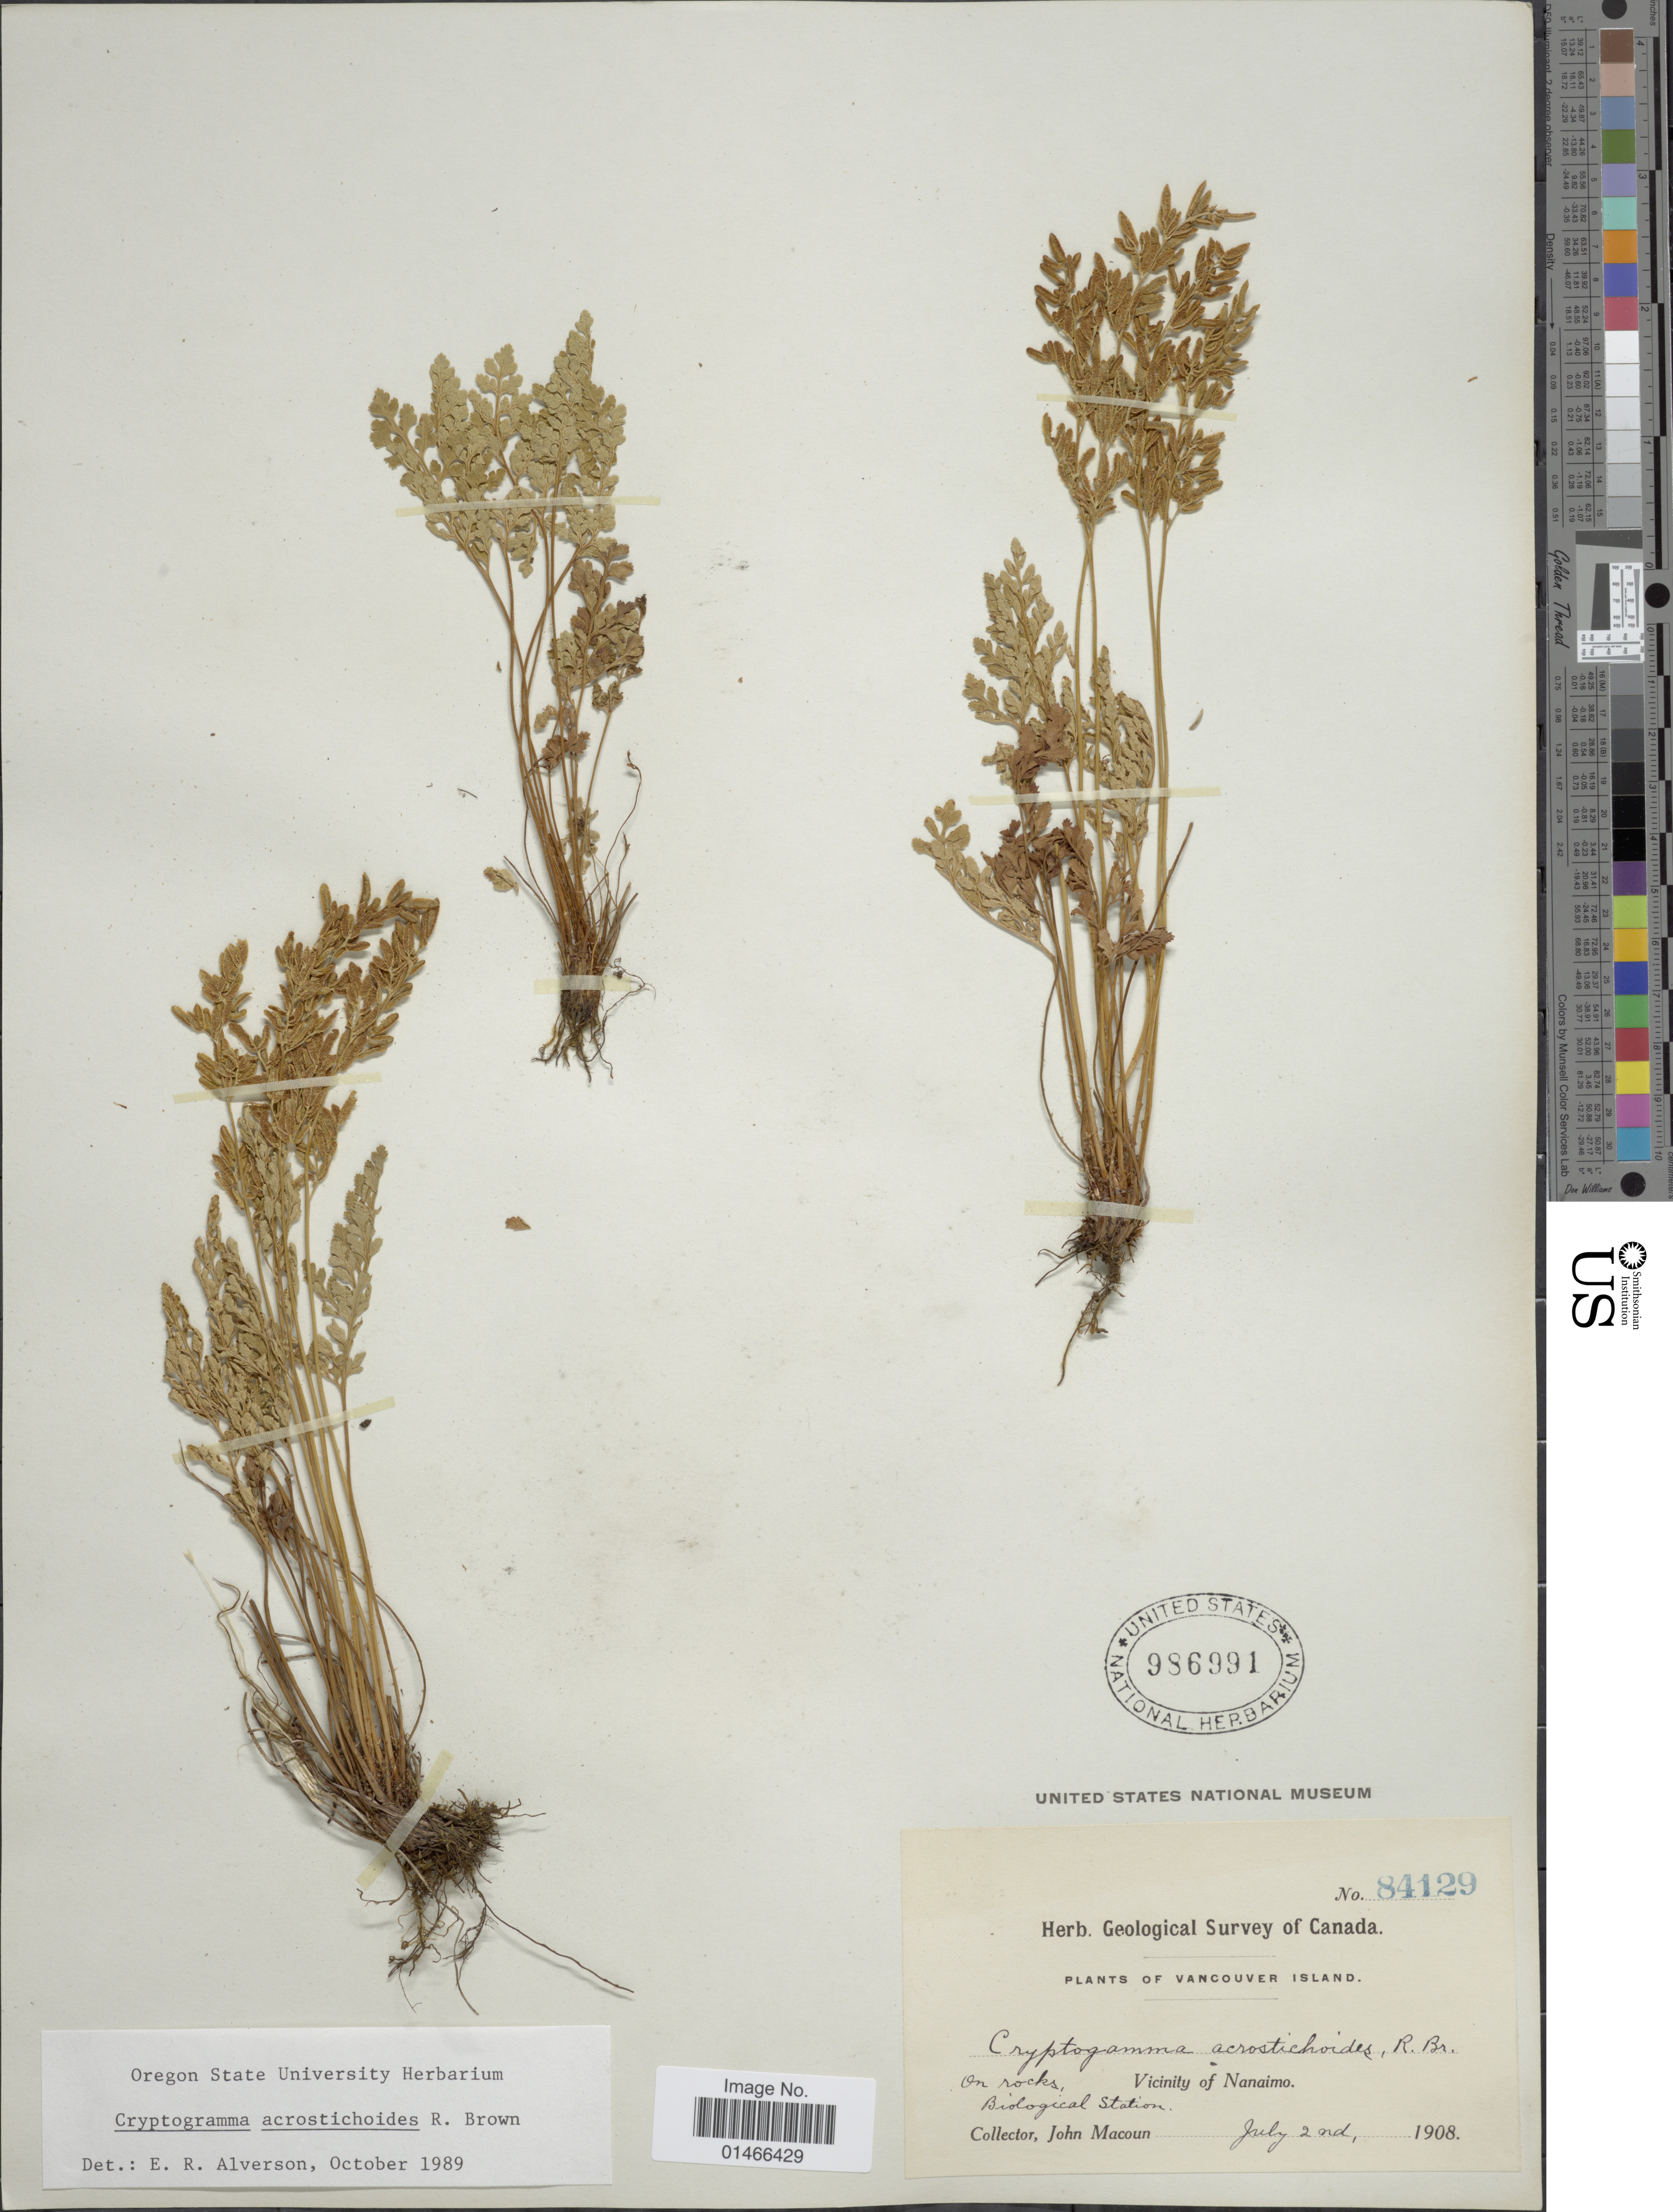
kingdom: Plantae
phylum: Tracheophyta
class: Polypodiopsida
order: Polypodiales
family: Pteridaceae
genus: Cryptogramma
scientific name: Cryptogramma acrostichoides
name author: R. Br.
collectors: J. Macoun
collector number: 84129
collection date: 1908-07-02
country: Canada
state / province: British Columbia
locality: Vancouver Island. Vicinity of Nanaimo. Biological Station.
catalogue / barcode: US 986991